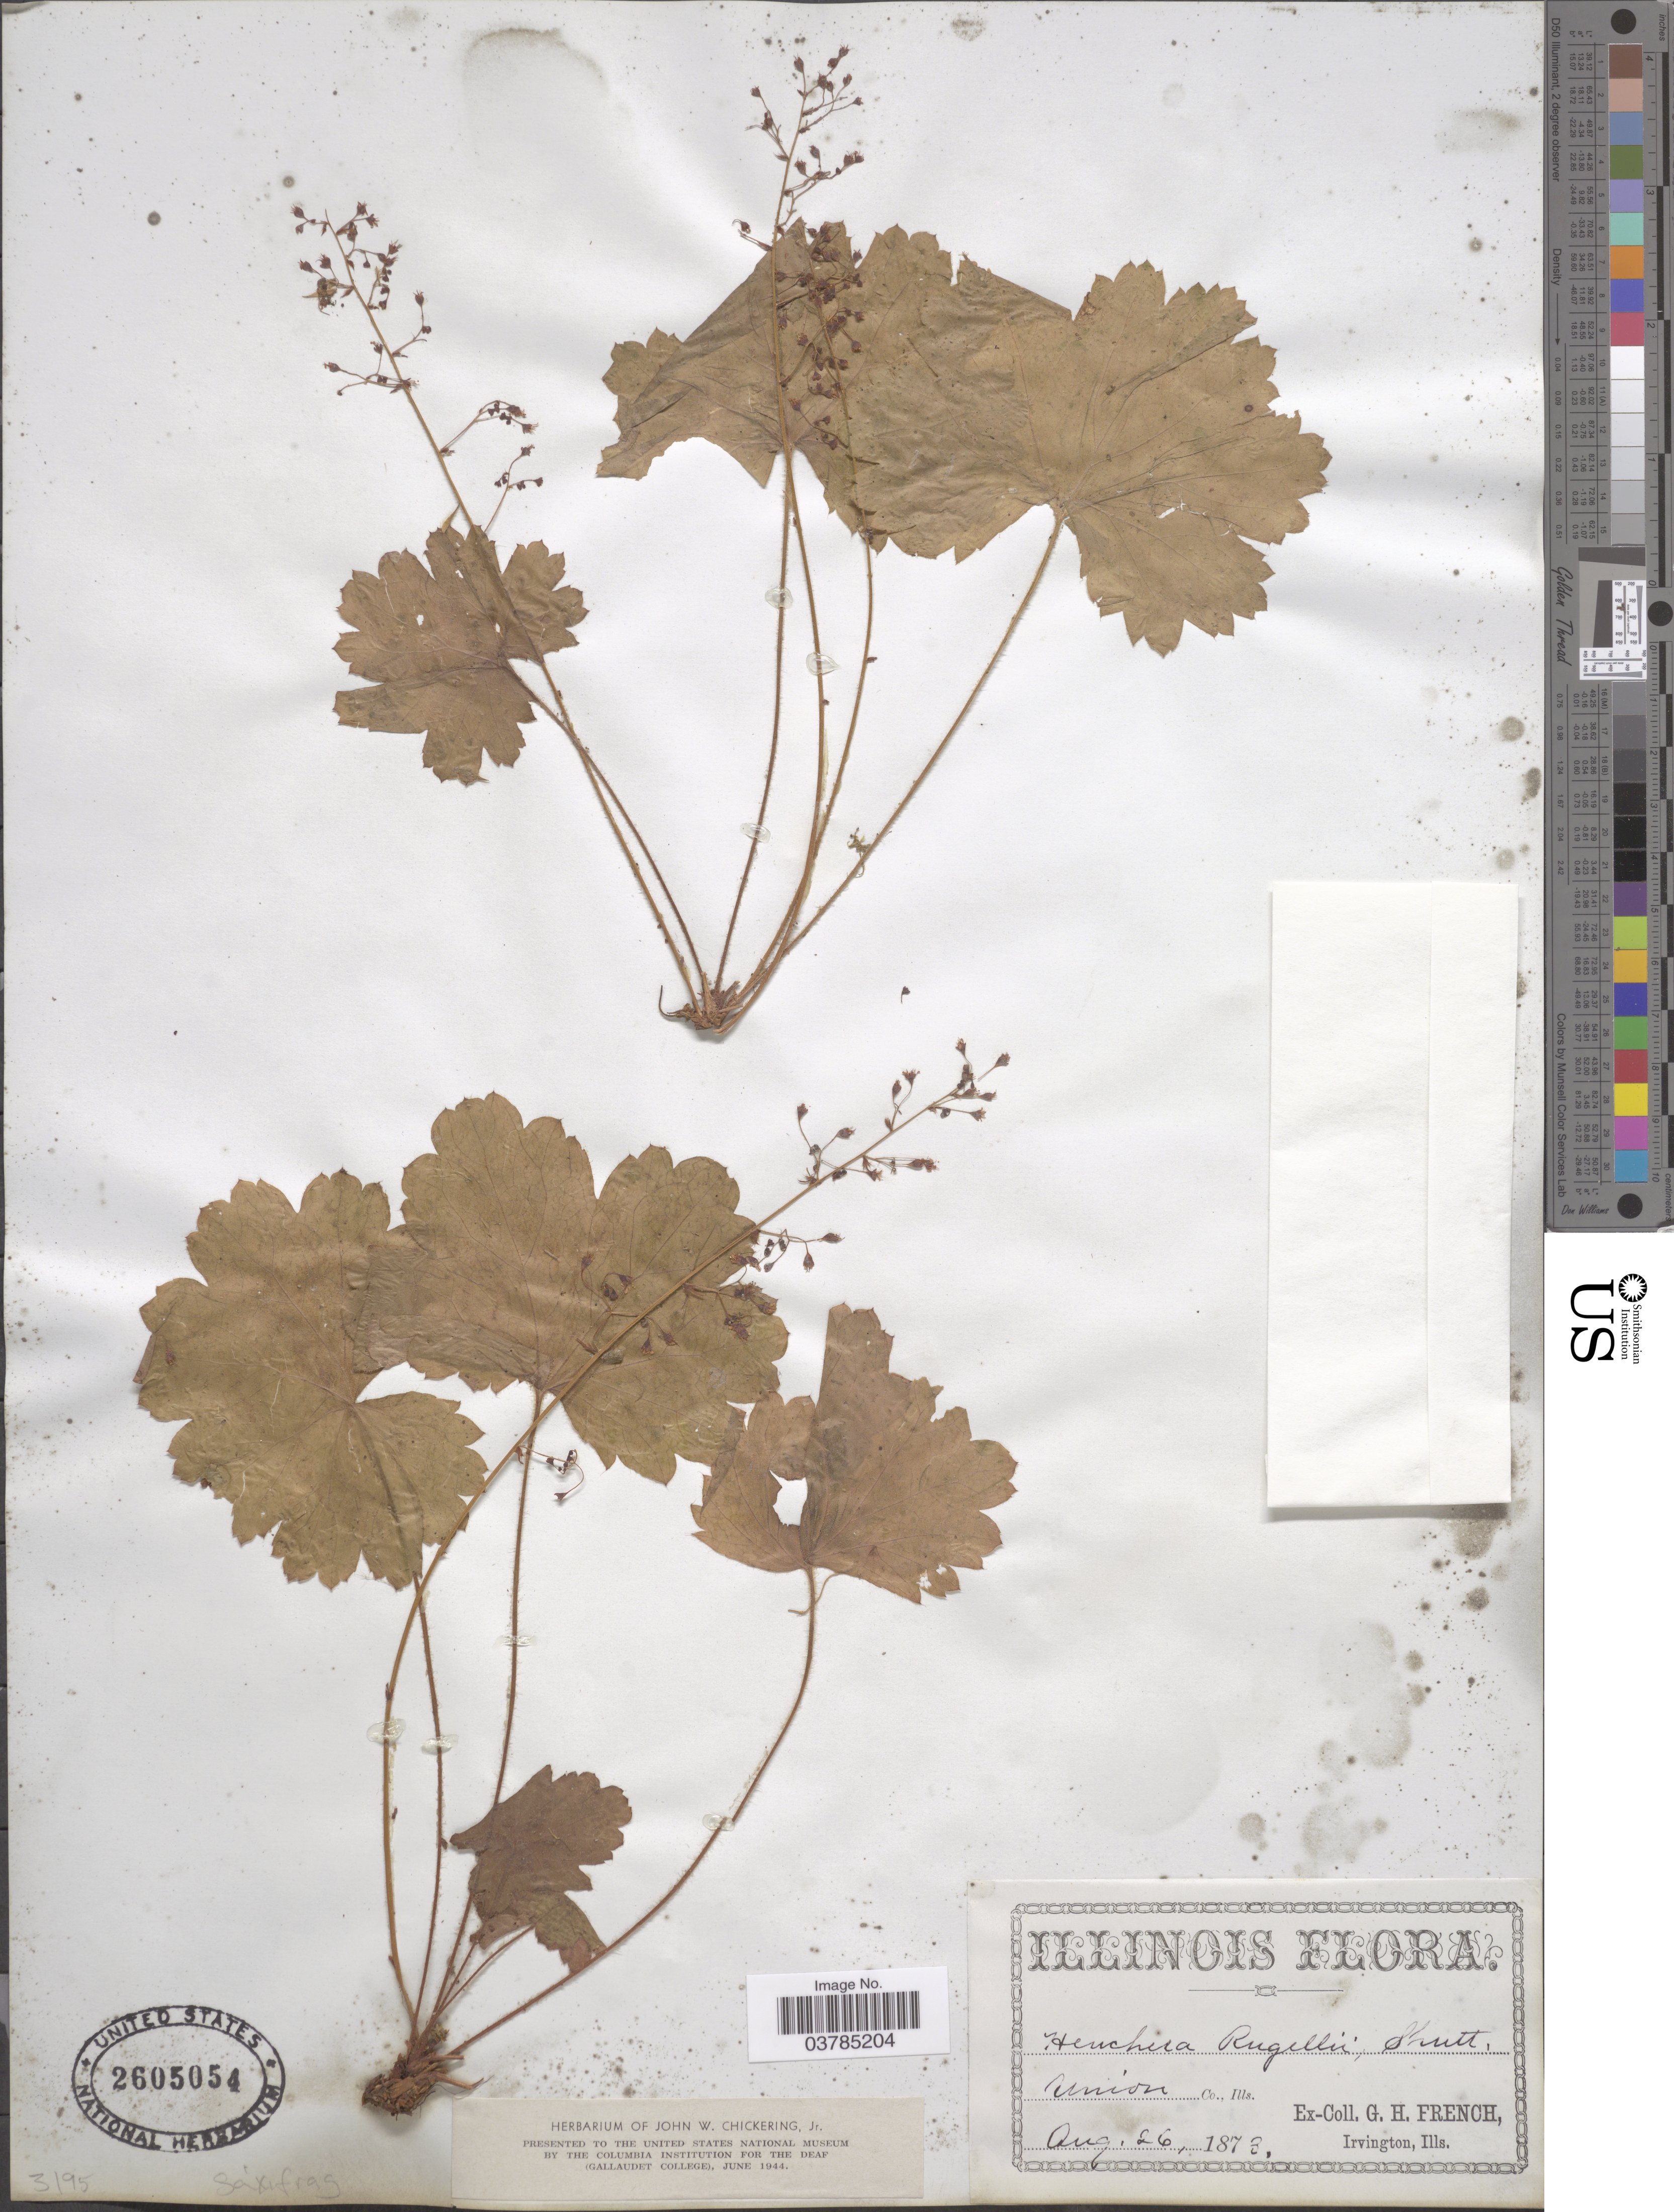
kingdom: Plantae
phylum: Tracheophyta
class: Magnoliopsida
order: Saxifragales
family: Saxifragaceae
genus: Heuchera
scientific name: Heuchera rugelii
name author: Shuttlew. ex Kunze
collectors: G. H. French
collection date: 1873-08-26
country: United States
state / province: Illinois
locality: Union Co.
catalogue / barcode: US 2605054